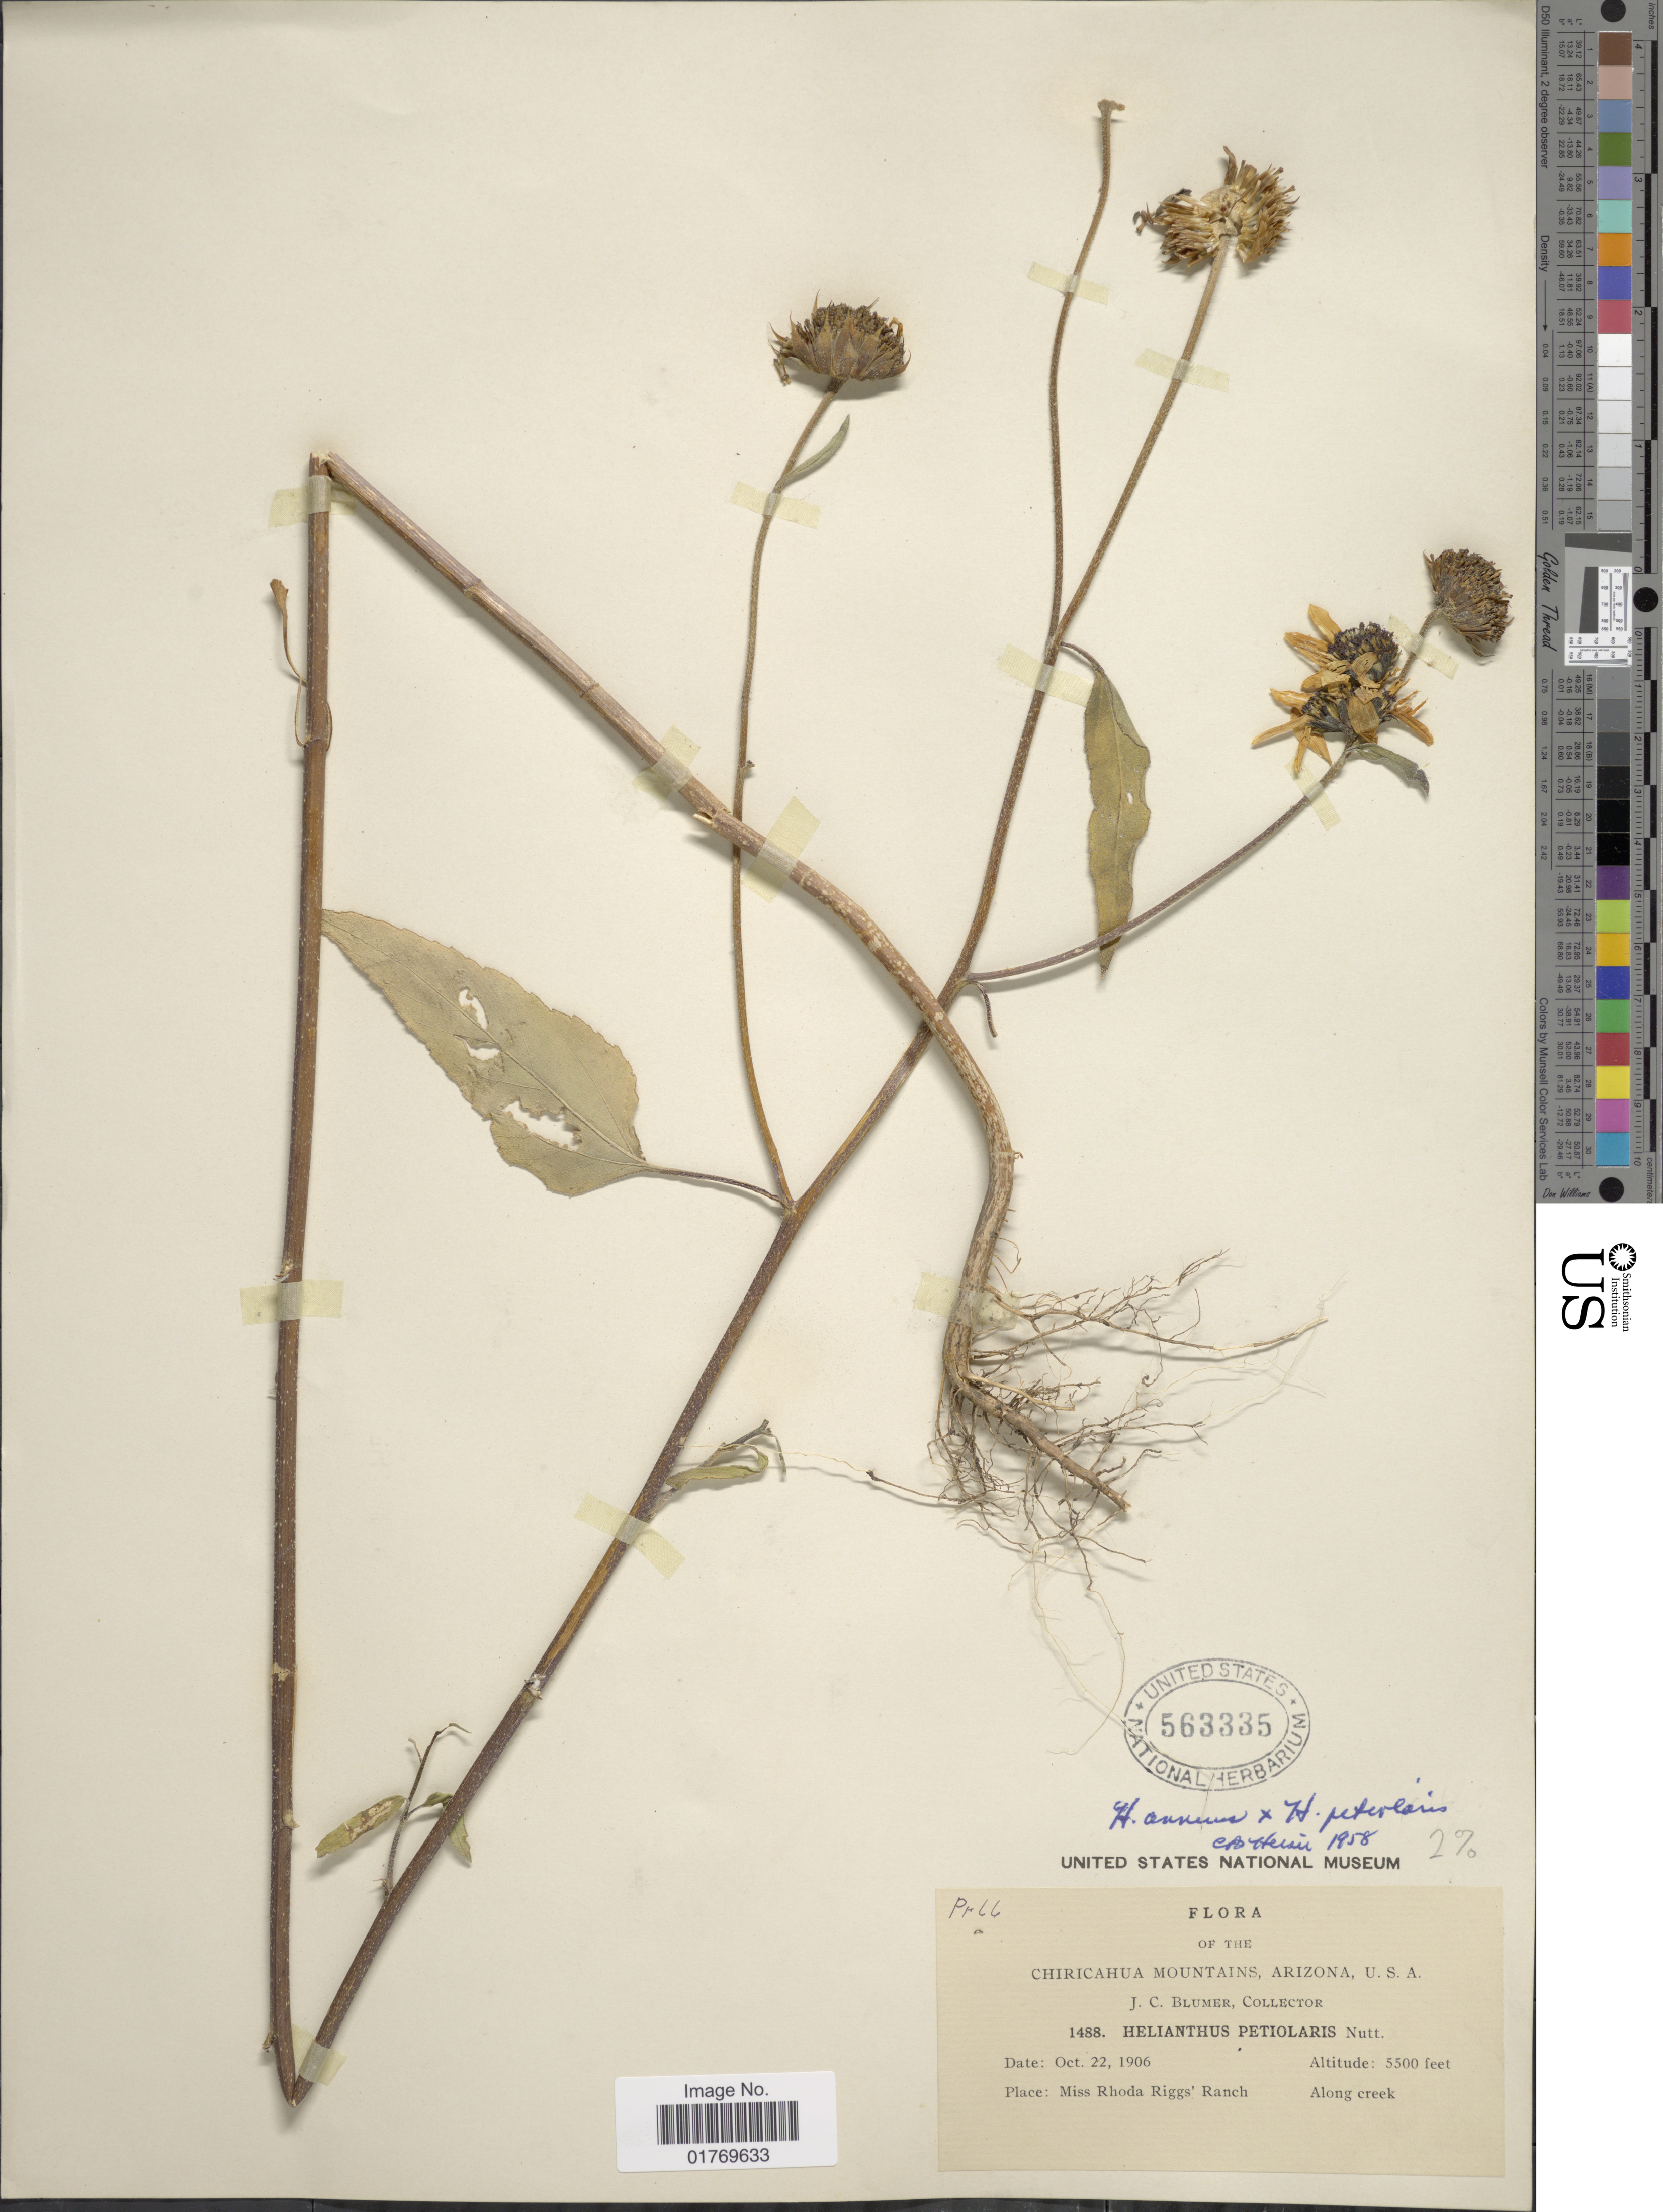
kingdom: Plantae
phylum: Tracheophyta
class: Magnoliopsida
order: Asterales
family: Asteraceae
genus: Helianthus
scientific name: Helianthus annuus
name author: L.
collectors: J. C. Blumer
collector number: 1488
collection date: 1906-10-22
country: United States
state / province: Arizona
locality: Chiricahua Mountains, Arizona, Miss Rhoda Rigg's Ranch, Along Creek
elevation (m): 1676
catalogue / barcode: US 563335